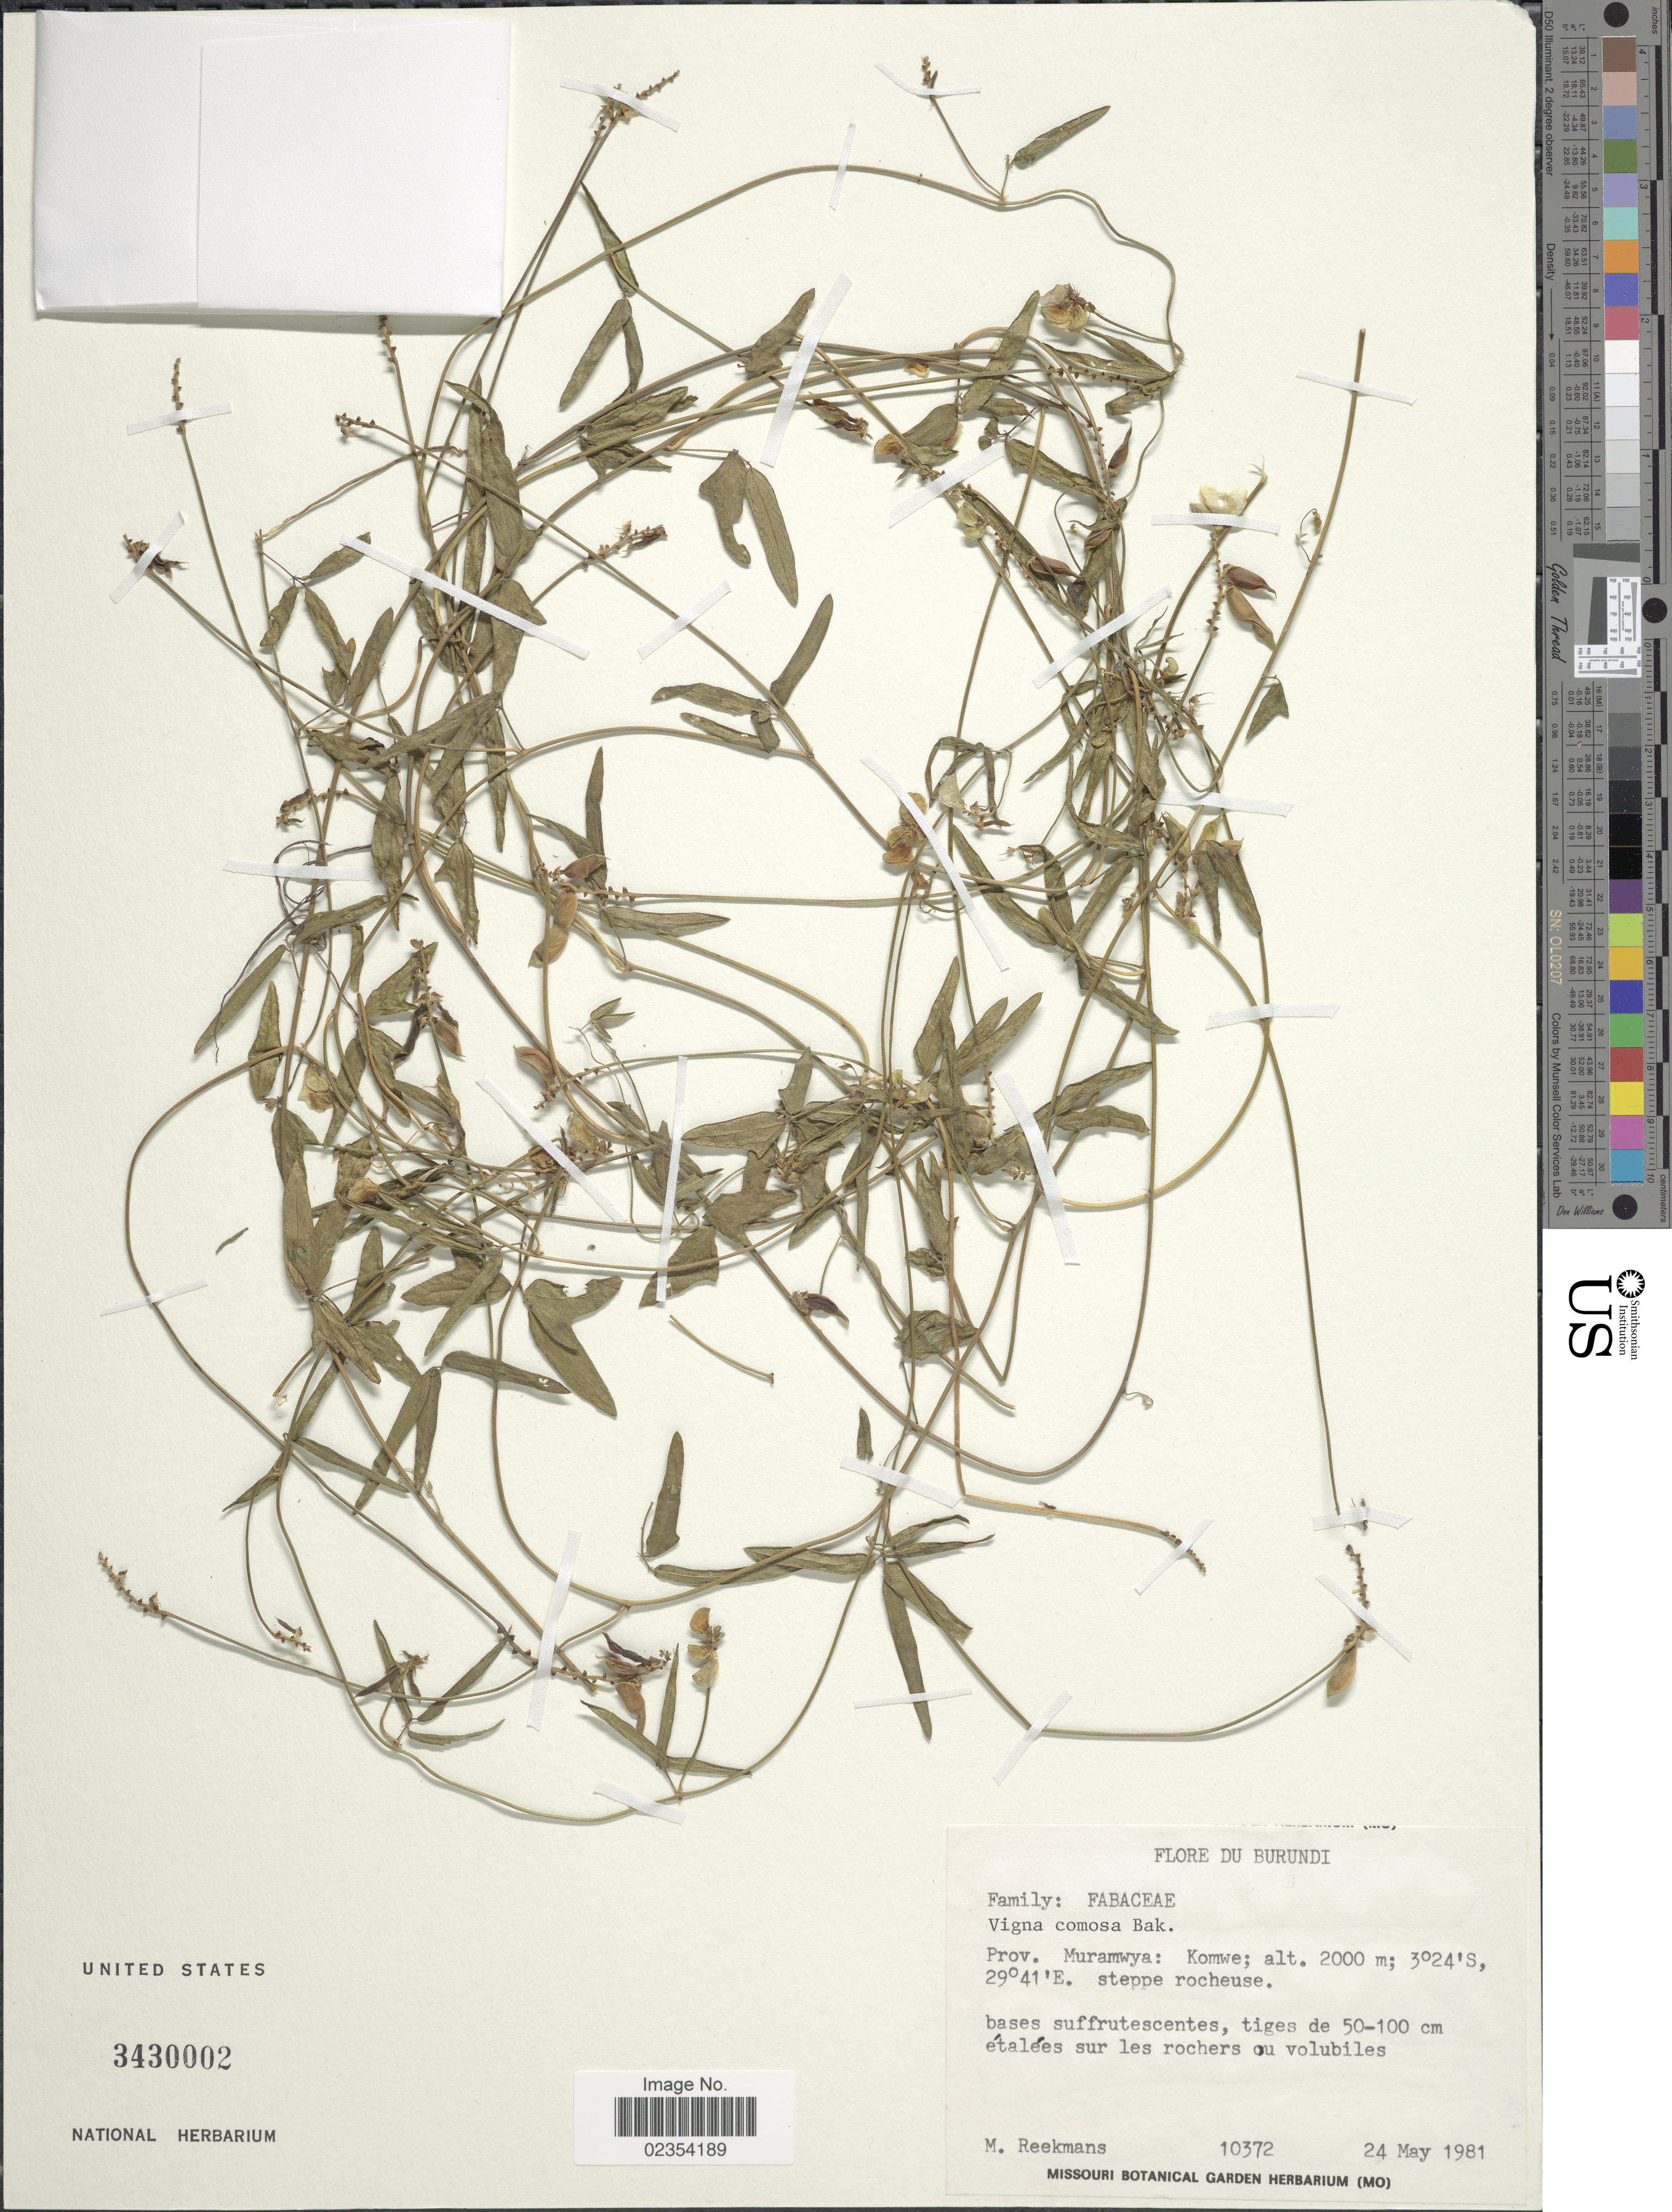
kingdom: Plantae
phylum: Tracheophyta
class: Magnoliopsida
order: Fabales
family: Fabaceae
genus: Vigna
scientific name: Vigna comosa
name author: Baker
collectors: M. Reekmans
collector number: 10372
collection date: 1981-05-24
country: Burundi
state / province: Muramvya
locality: Komwe.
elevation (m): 2000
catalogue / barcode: US 3430002